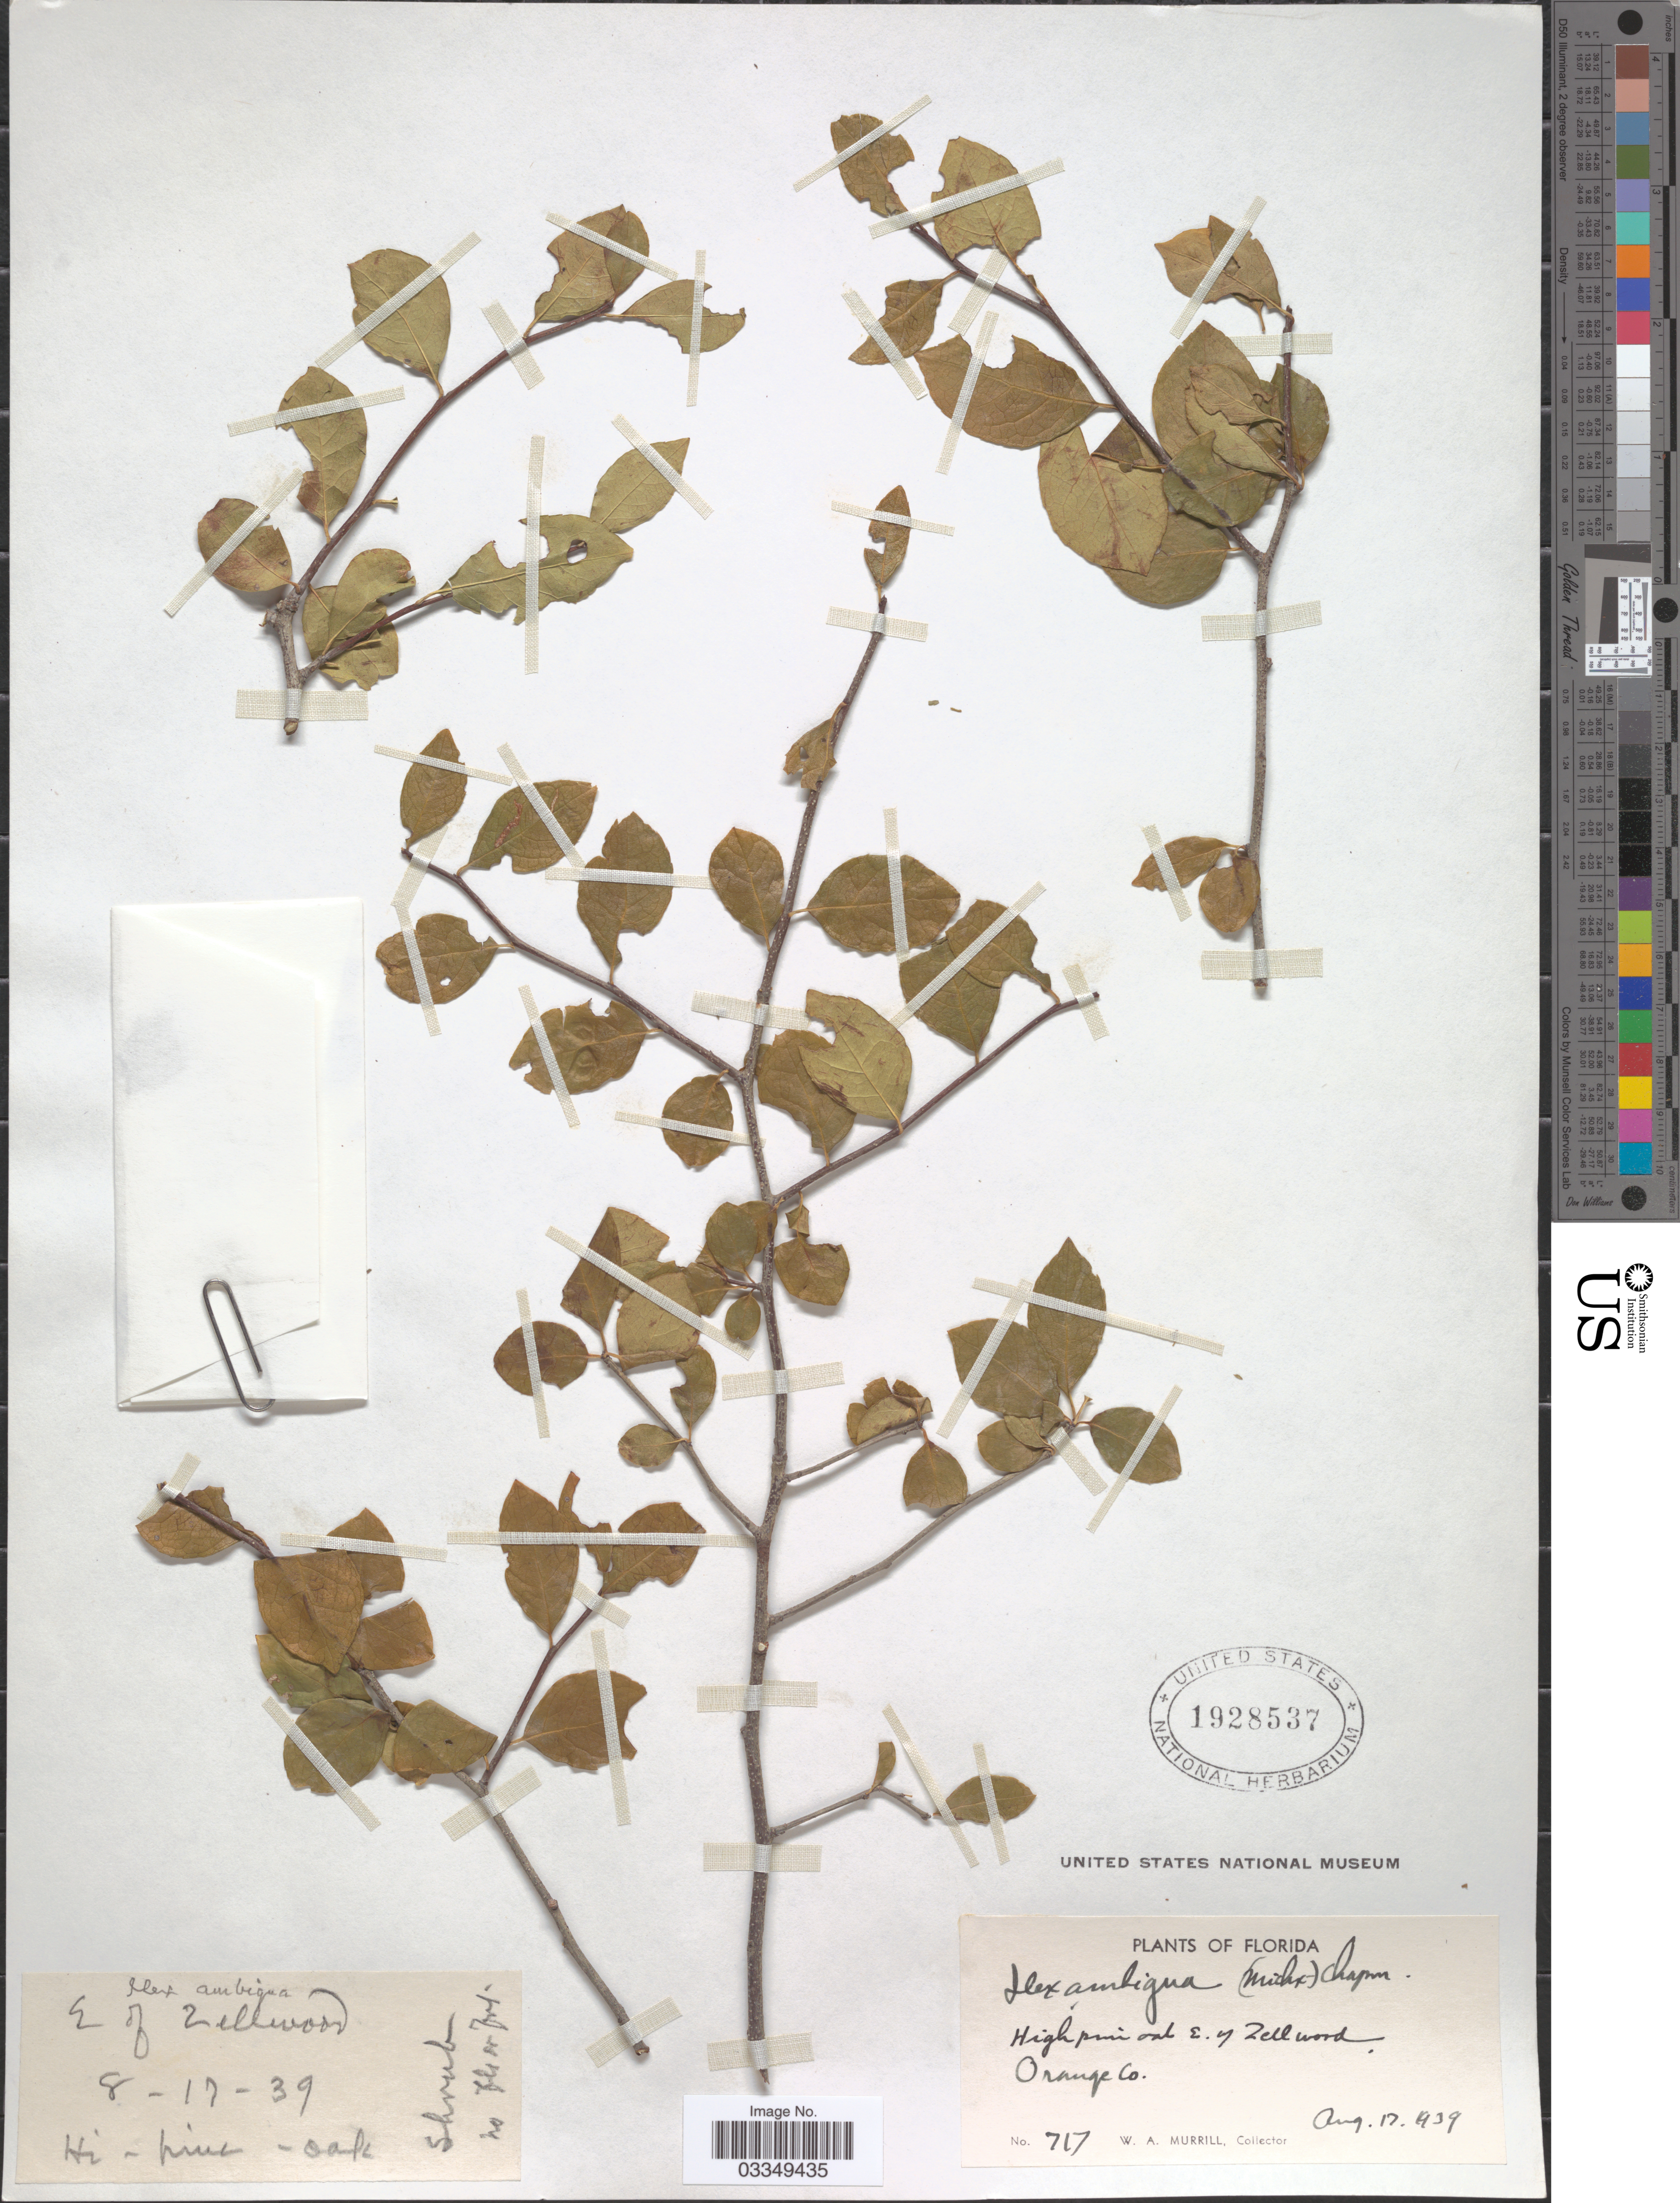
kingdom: Plantae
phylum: Tracheophyta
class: Magnoliopsida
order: Aquifoliales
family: Aquifoliaceae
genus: Ilex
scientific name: Ilex ambigua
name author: Chapm.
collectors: W. A. Murrill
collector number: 717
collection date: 1939-08-17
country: United States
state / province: Florida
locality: High pine oak E. of Zellwood, Orange Co.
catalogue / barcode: US 1928537